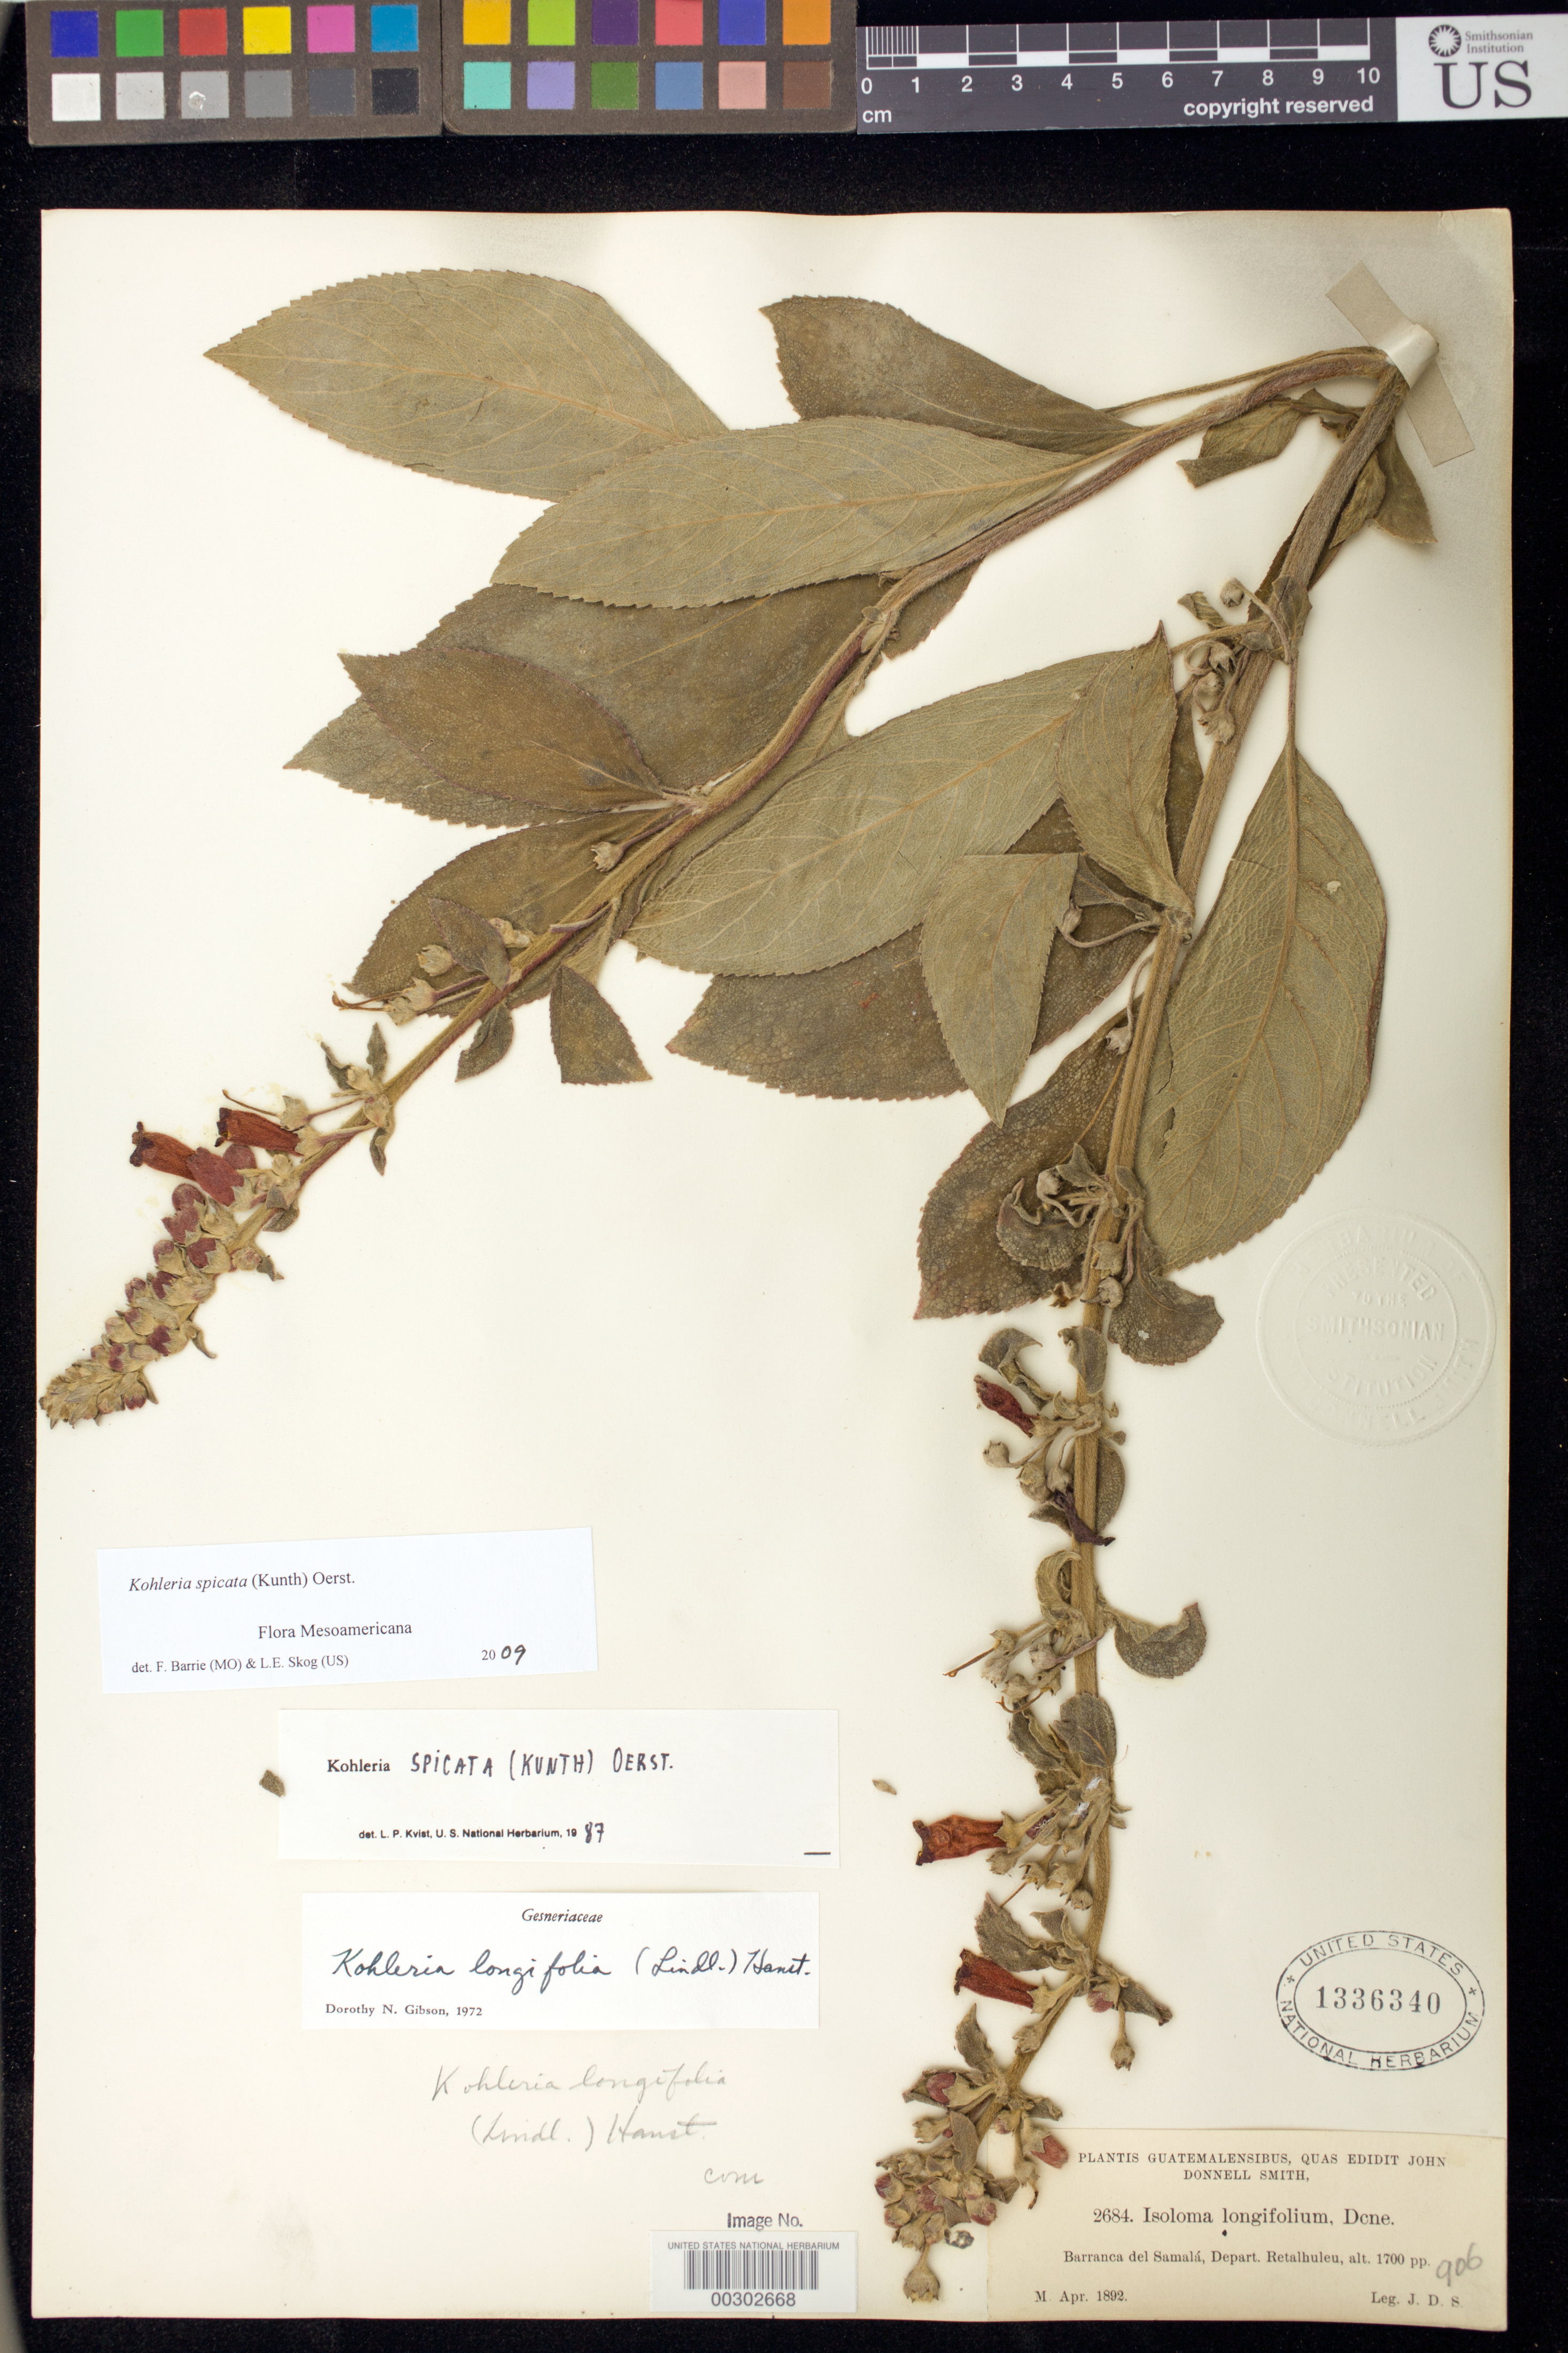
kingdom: Plantae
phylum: Tracheophyta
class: Magnoliopsida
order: Lamiales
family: Gesneriaceae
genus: Kohleria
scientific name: Kohleria spicata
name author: (Kunth) Oerst.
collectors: J. Donnell Smith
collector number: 2684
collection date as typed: Apr 1892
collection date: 1892-04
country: Guatemala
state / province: Retalhuleu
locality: Barranca del Samala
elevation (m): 518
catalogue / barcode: US 1336340